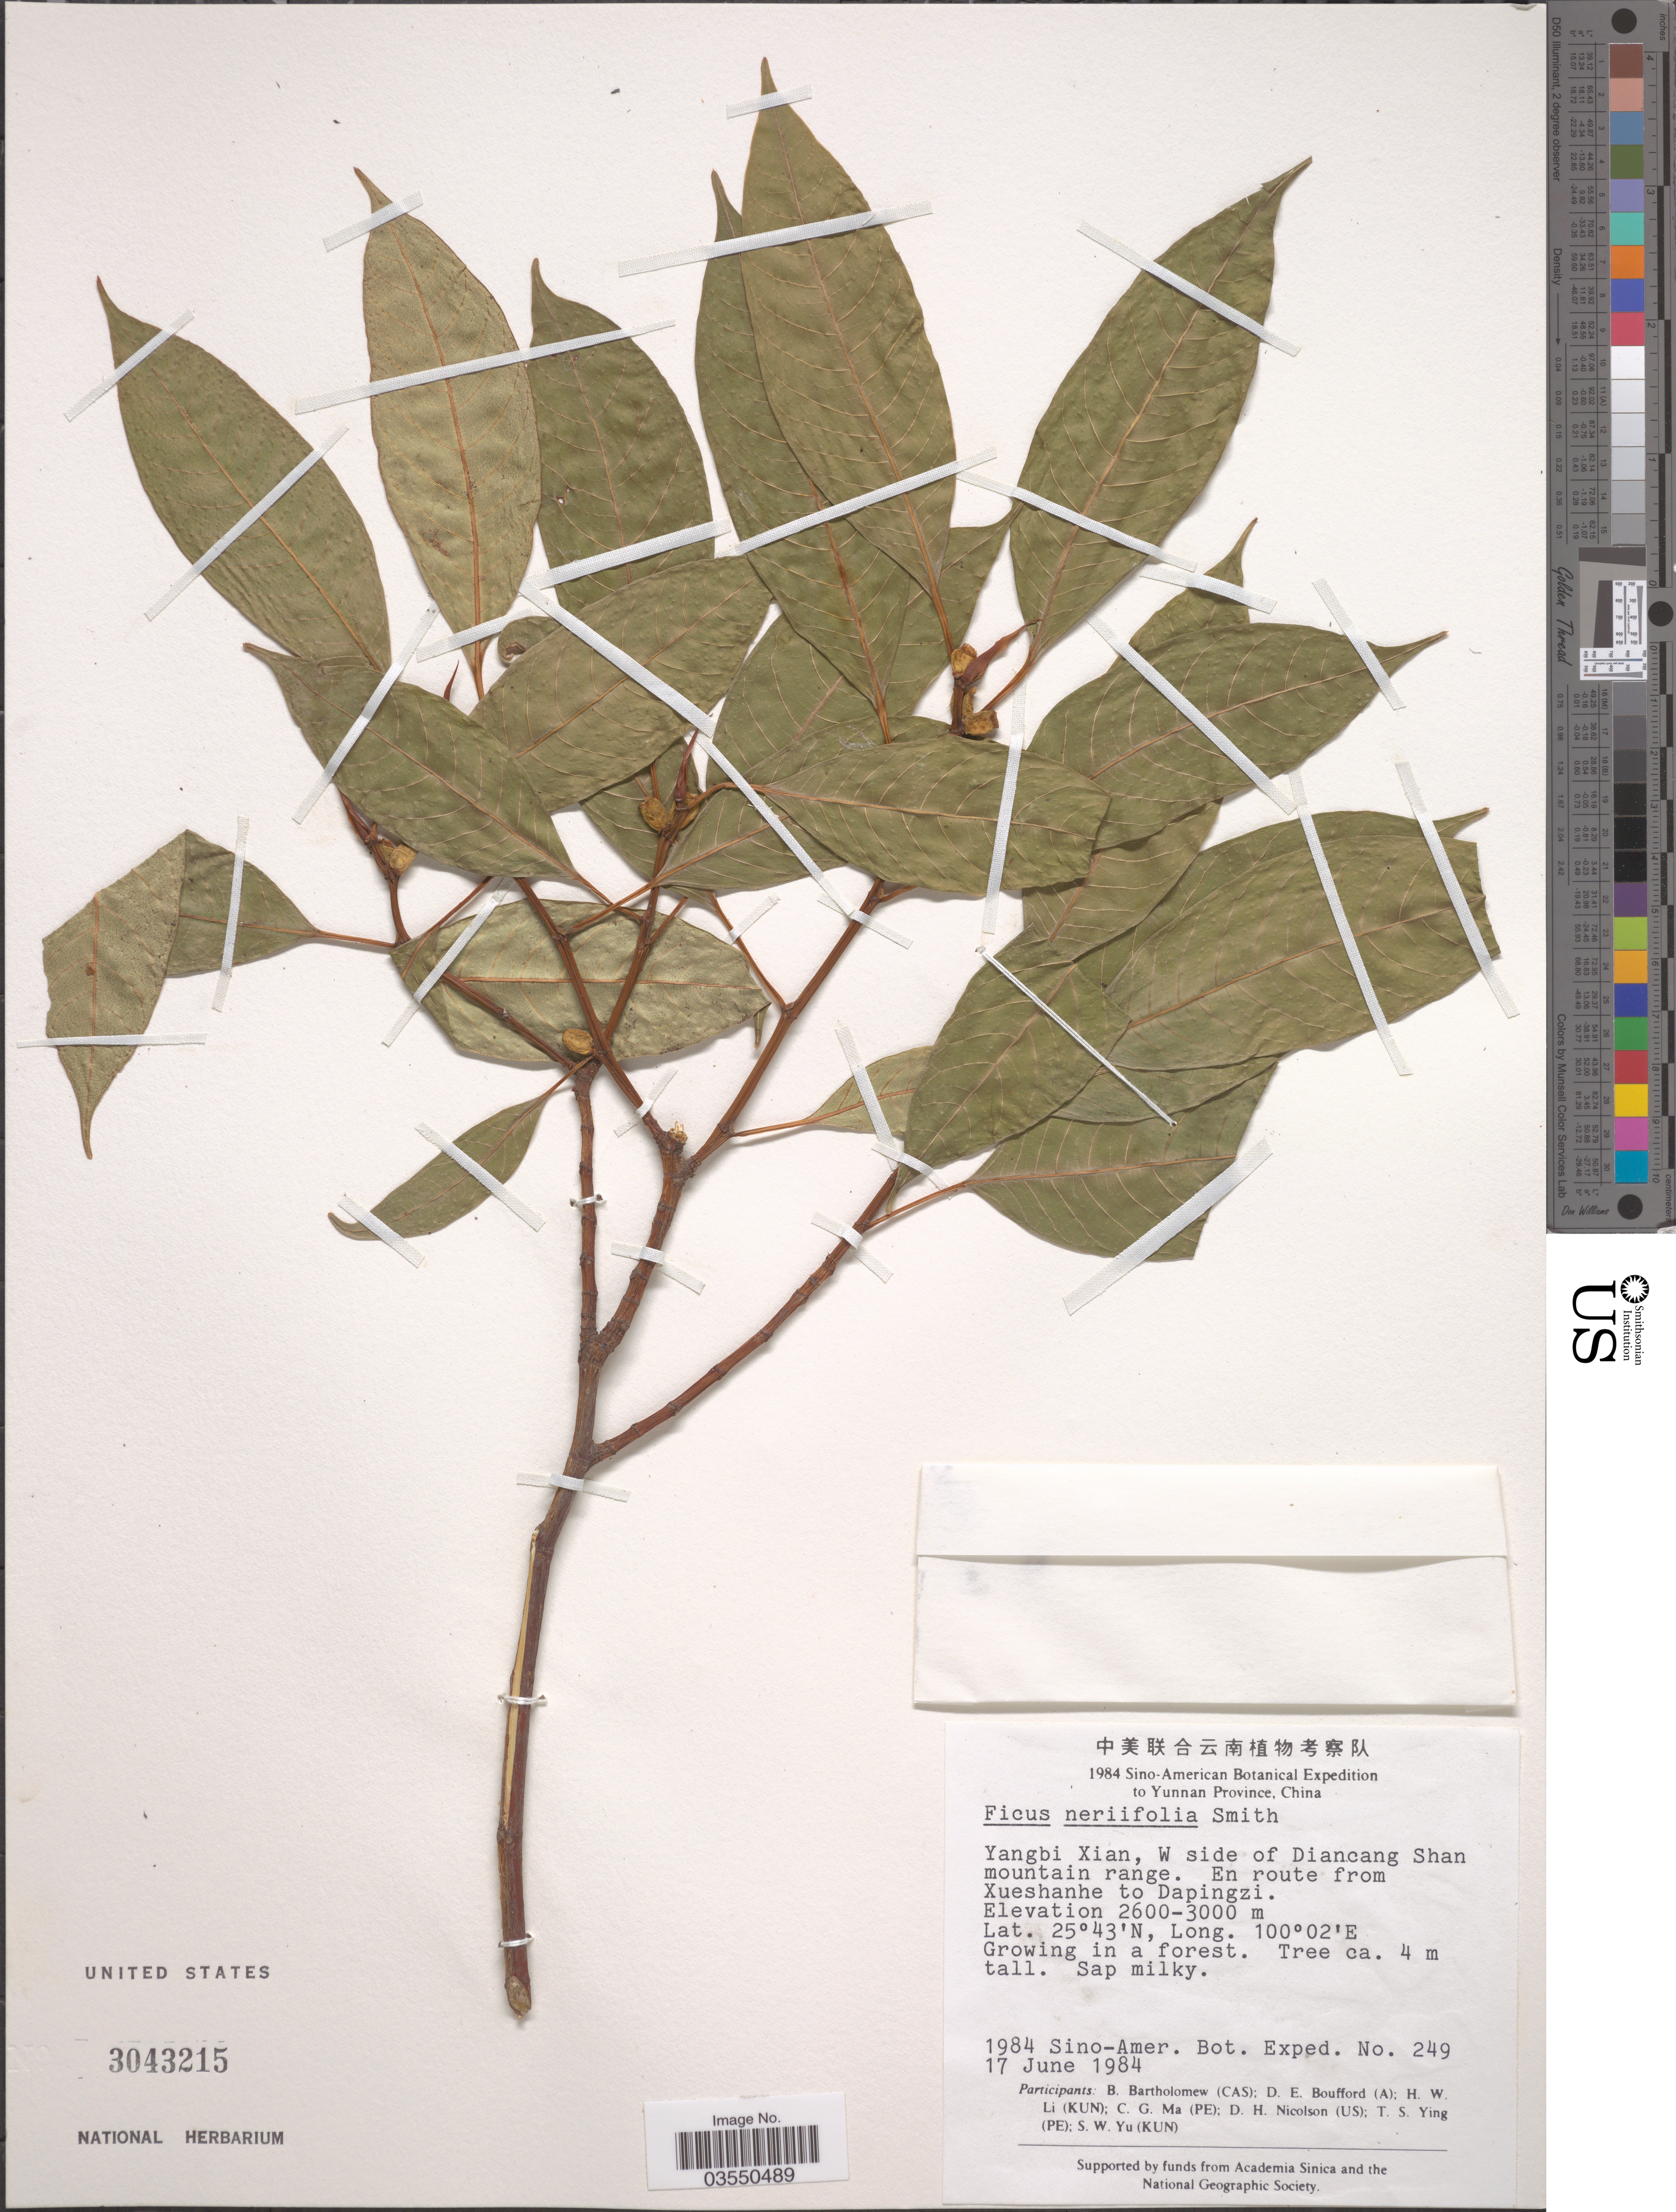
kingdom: Plantae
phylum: Tracheophyta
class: Magnoliopsida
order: Rosales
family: Moraceae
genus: Ficus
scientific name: Ficus neriifolia var. neriifolia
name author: Sm.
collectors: Sino-Amer. Bot. Exped. 1984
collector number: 249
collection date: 1984-06-17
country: China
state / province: Yunnan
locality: Yangbi Xian, W side of Diancang Shan mountain range. En route from Xueshanhe to Dapingzi.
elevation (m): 2600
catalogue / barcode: US 3043215